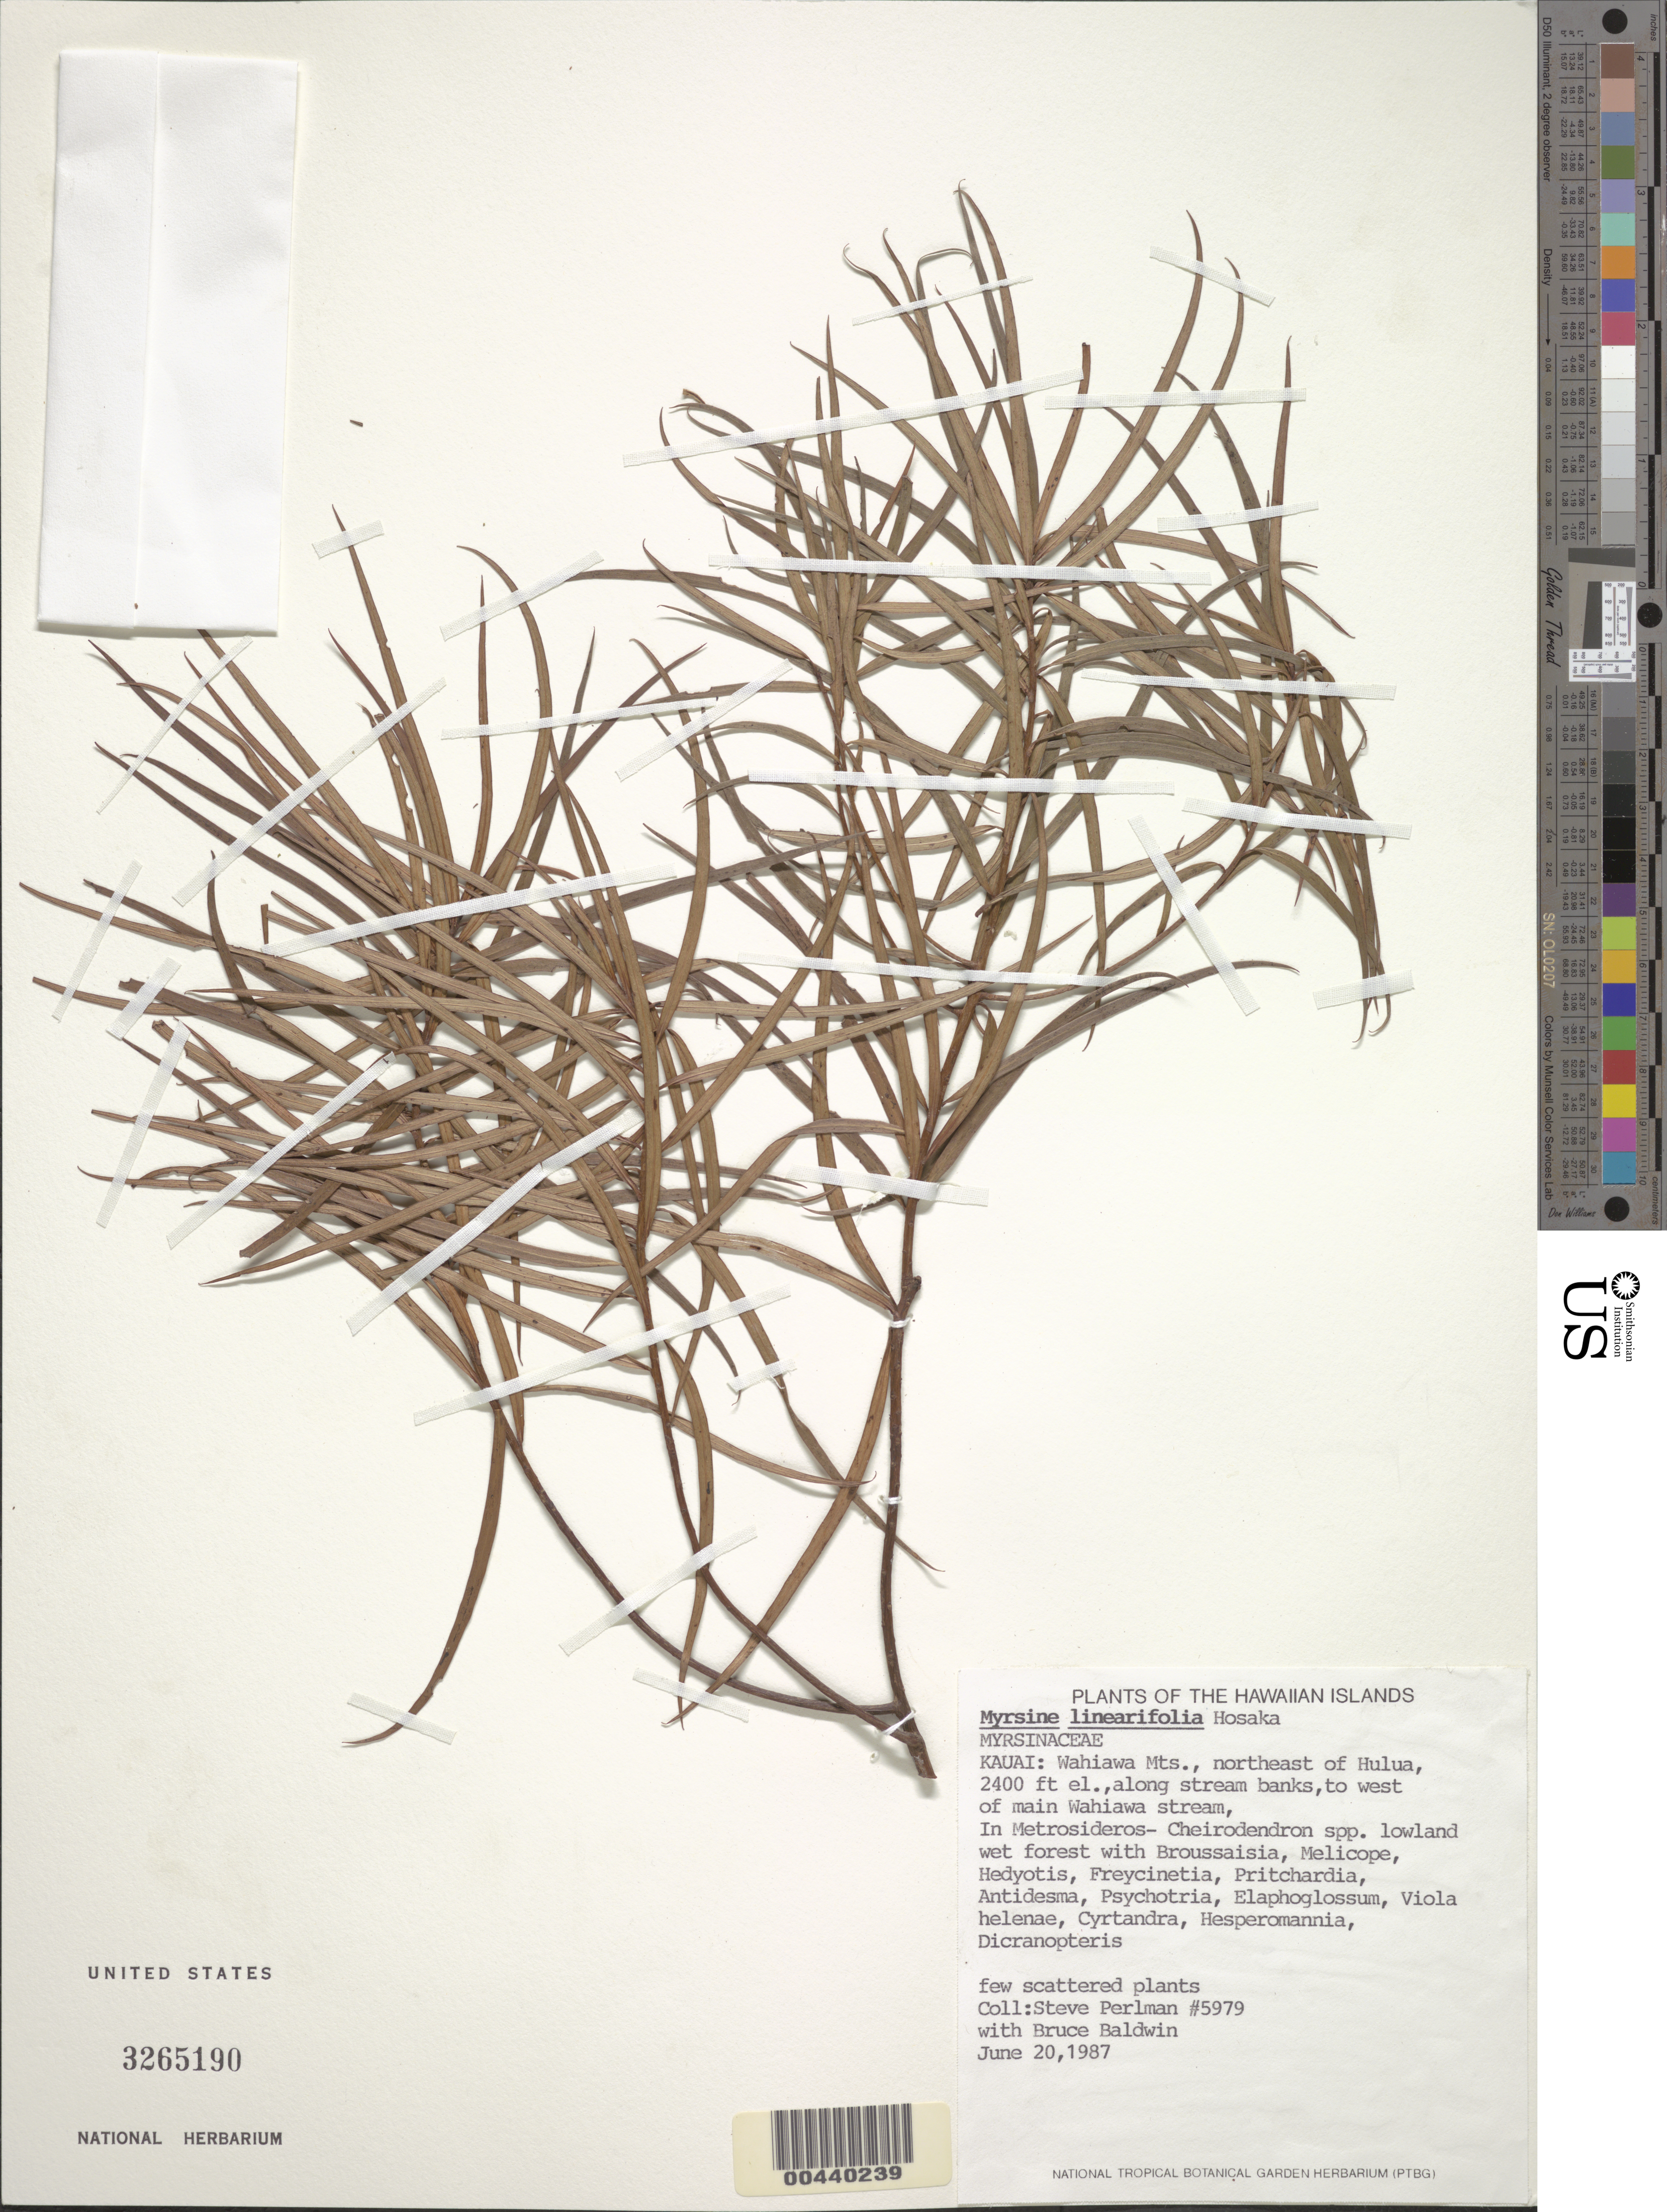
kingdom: Plantae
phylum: Tracheophyta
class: Magnoliopsida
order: Ericales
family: Primulaceae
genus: Myrsine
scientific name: Myrsine linearifolia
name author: Hosaka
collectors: S. P. Perlman & B. Baldwin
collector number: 5979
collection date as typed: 20 Jun 1987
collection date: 1987-06-20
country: United States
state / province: Hawaii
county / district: Kauai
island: Kaua'i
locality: Wahiawa Mts., NE of Hulua, along stream banks, to W of main Wahiawa stream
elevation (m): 732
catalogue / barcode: US 3265190